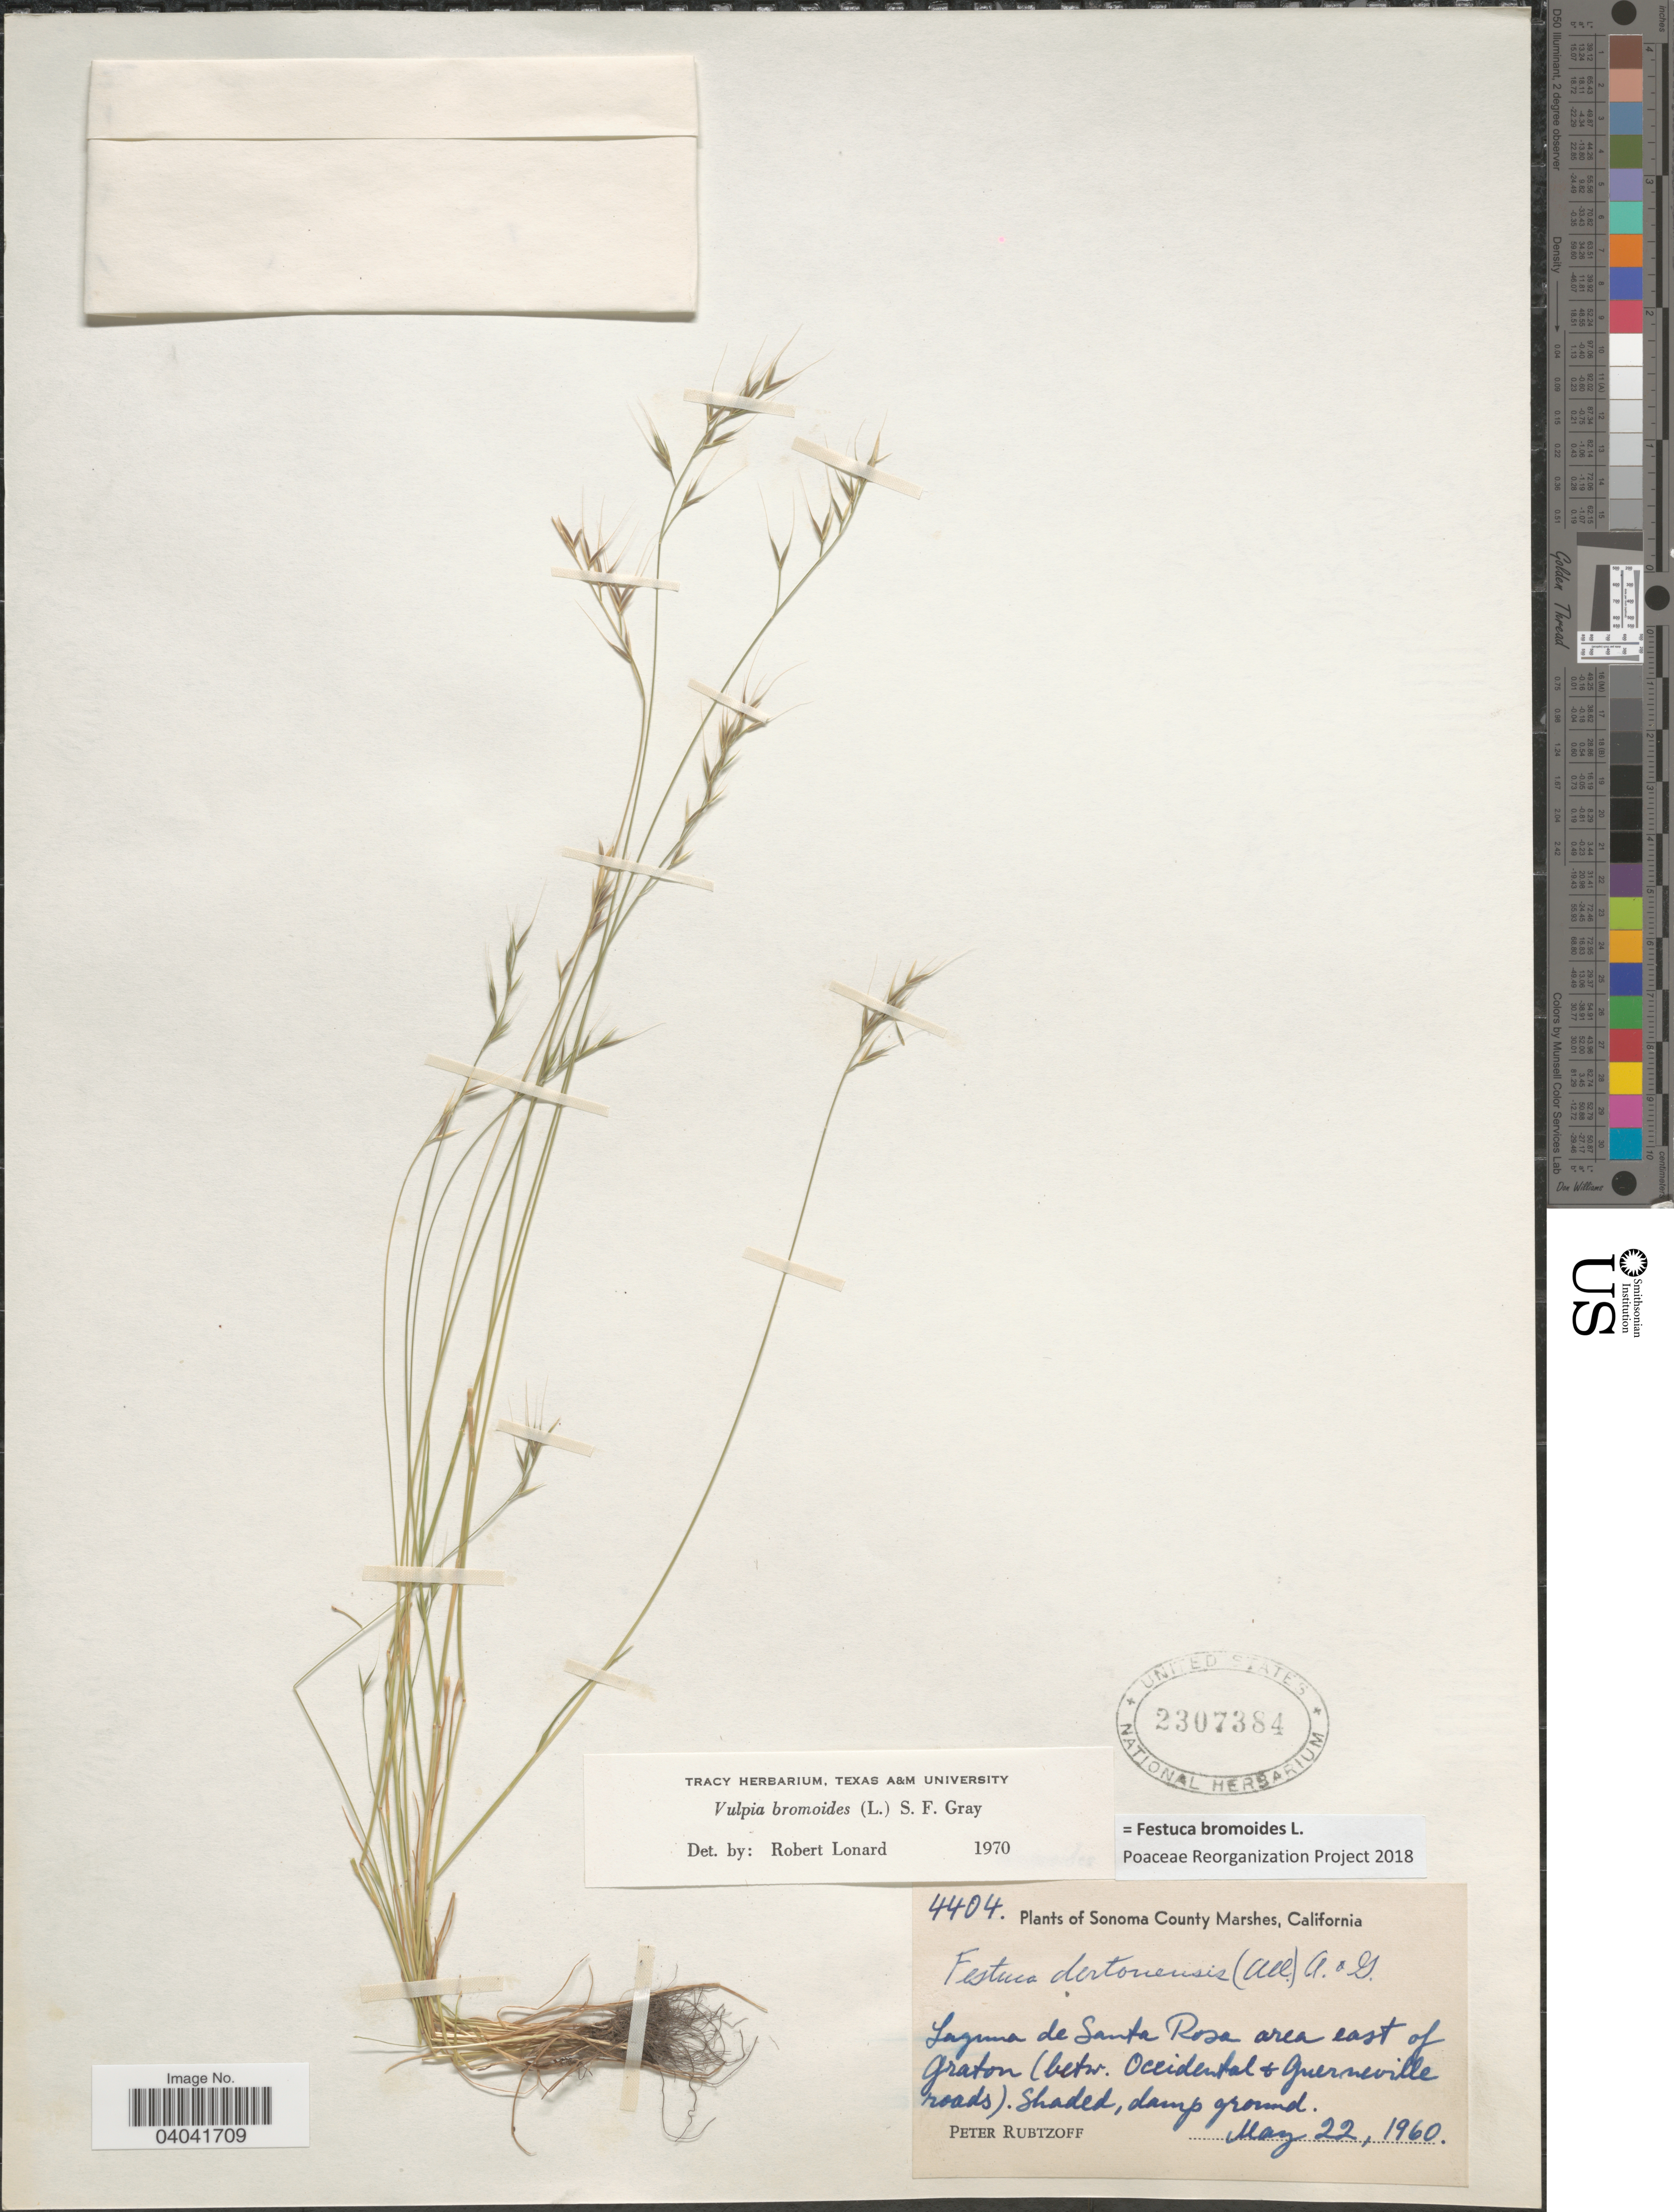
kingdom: Plantae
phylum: Tracheophyta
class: Liliopsida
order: Poales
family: Poaceae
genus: Festuca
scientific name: Festuca bromoides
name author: L.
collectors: P. Rubtzoff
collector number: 4404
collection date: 1960-05-22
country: United States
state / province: California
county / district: Sonoma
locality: Sonoma County Marshes. Laguna de Santa Rosa area east of Graton (betw. Occidental & Guerneville roads).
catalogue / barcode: US 2307384